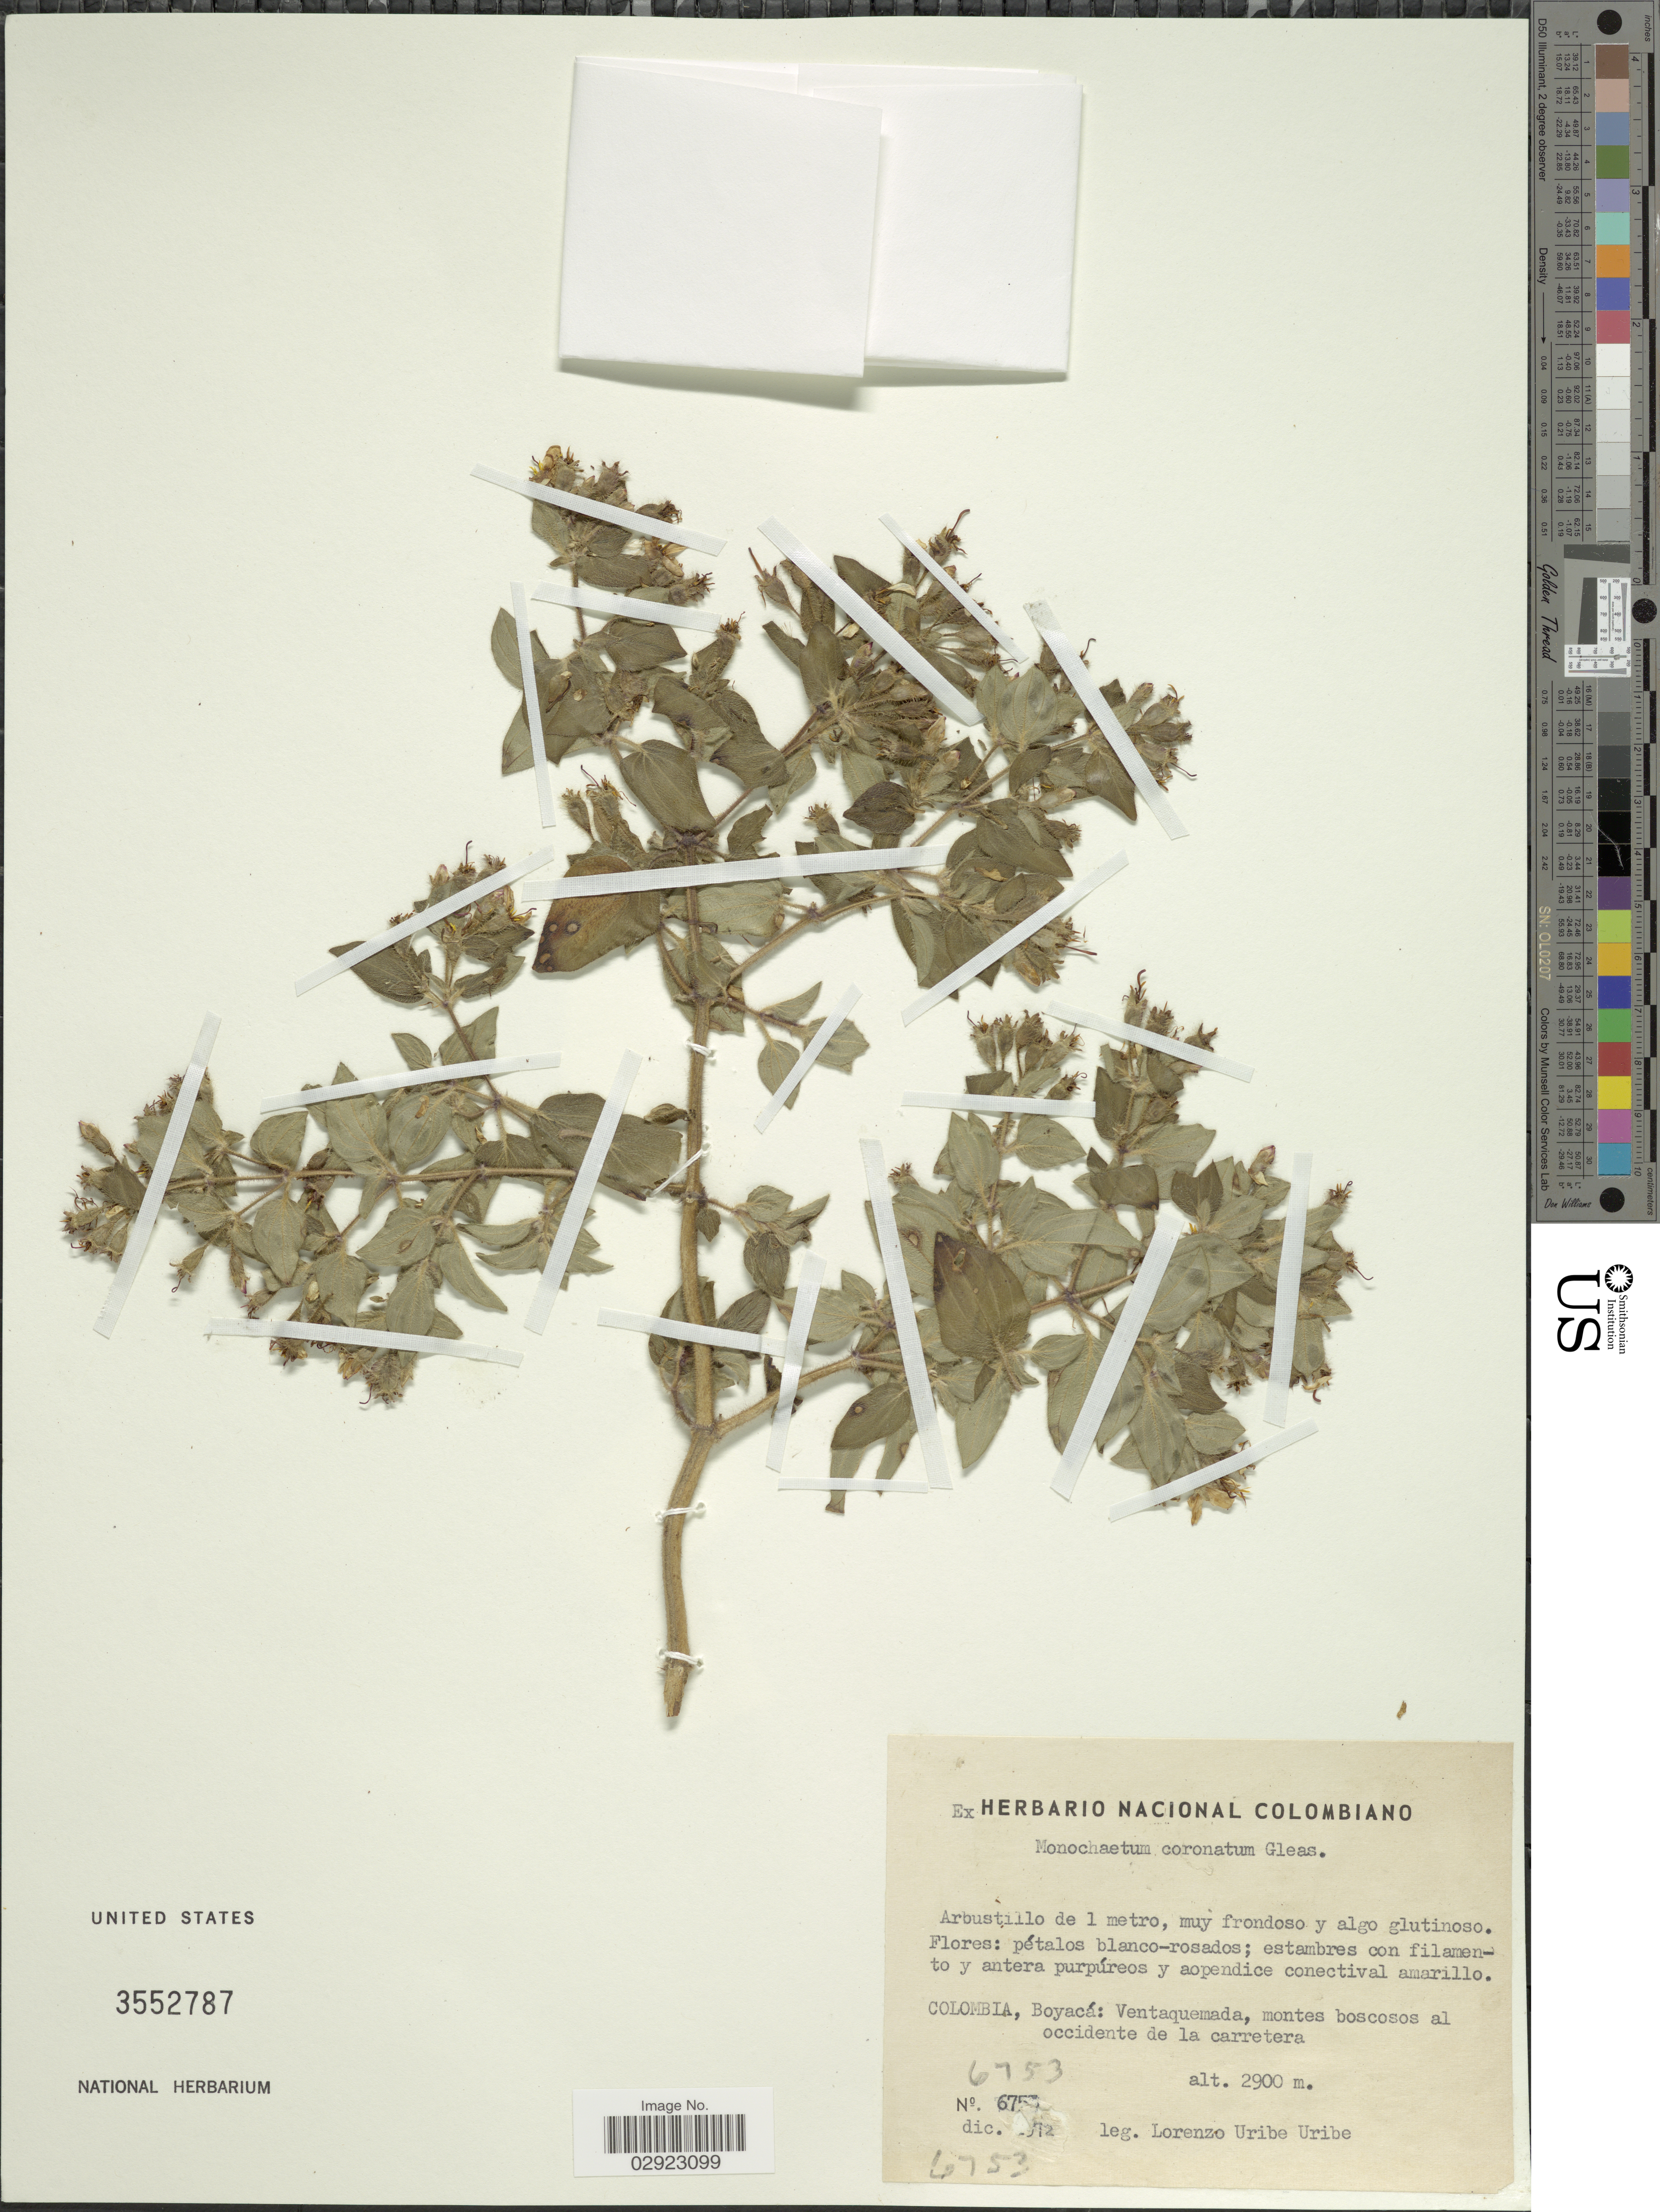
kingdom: Plantae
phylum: Tracheophyta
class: Magnoliopsida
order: Myrtales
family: Melastomataceae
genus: Monochaetum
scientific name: Monochaetum coronatum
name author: Gleason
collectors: L. Uribe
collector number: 6753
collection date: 1972-12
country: Colombia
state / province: Boyacá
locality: Ventaquemada.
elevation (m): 2900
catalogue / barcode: US 3552787